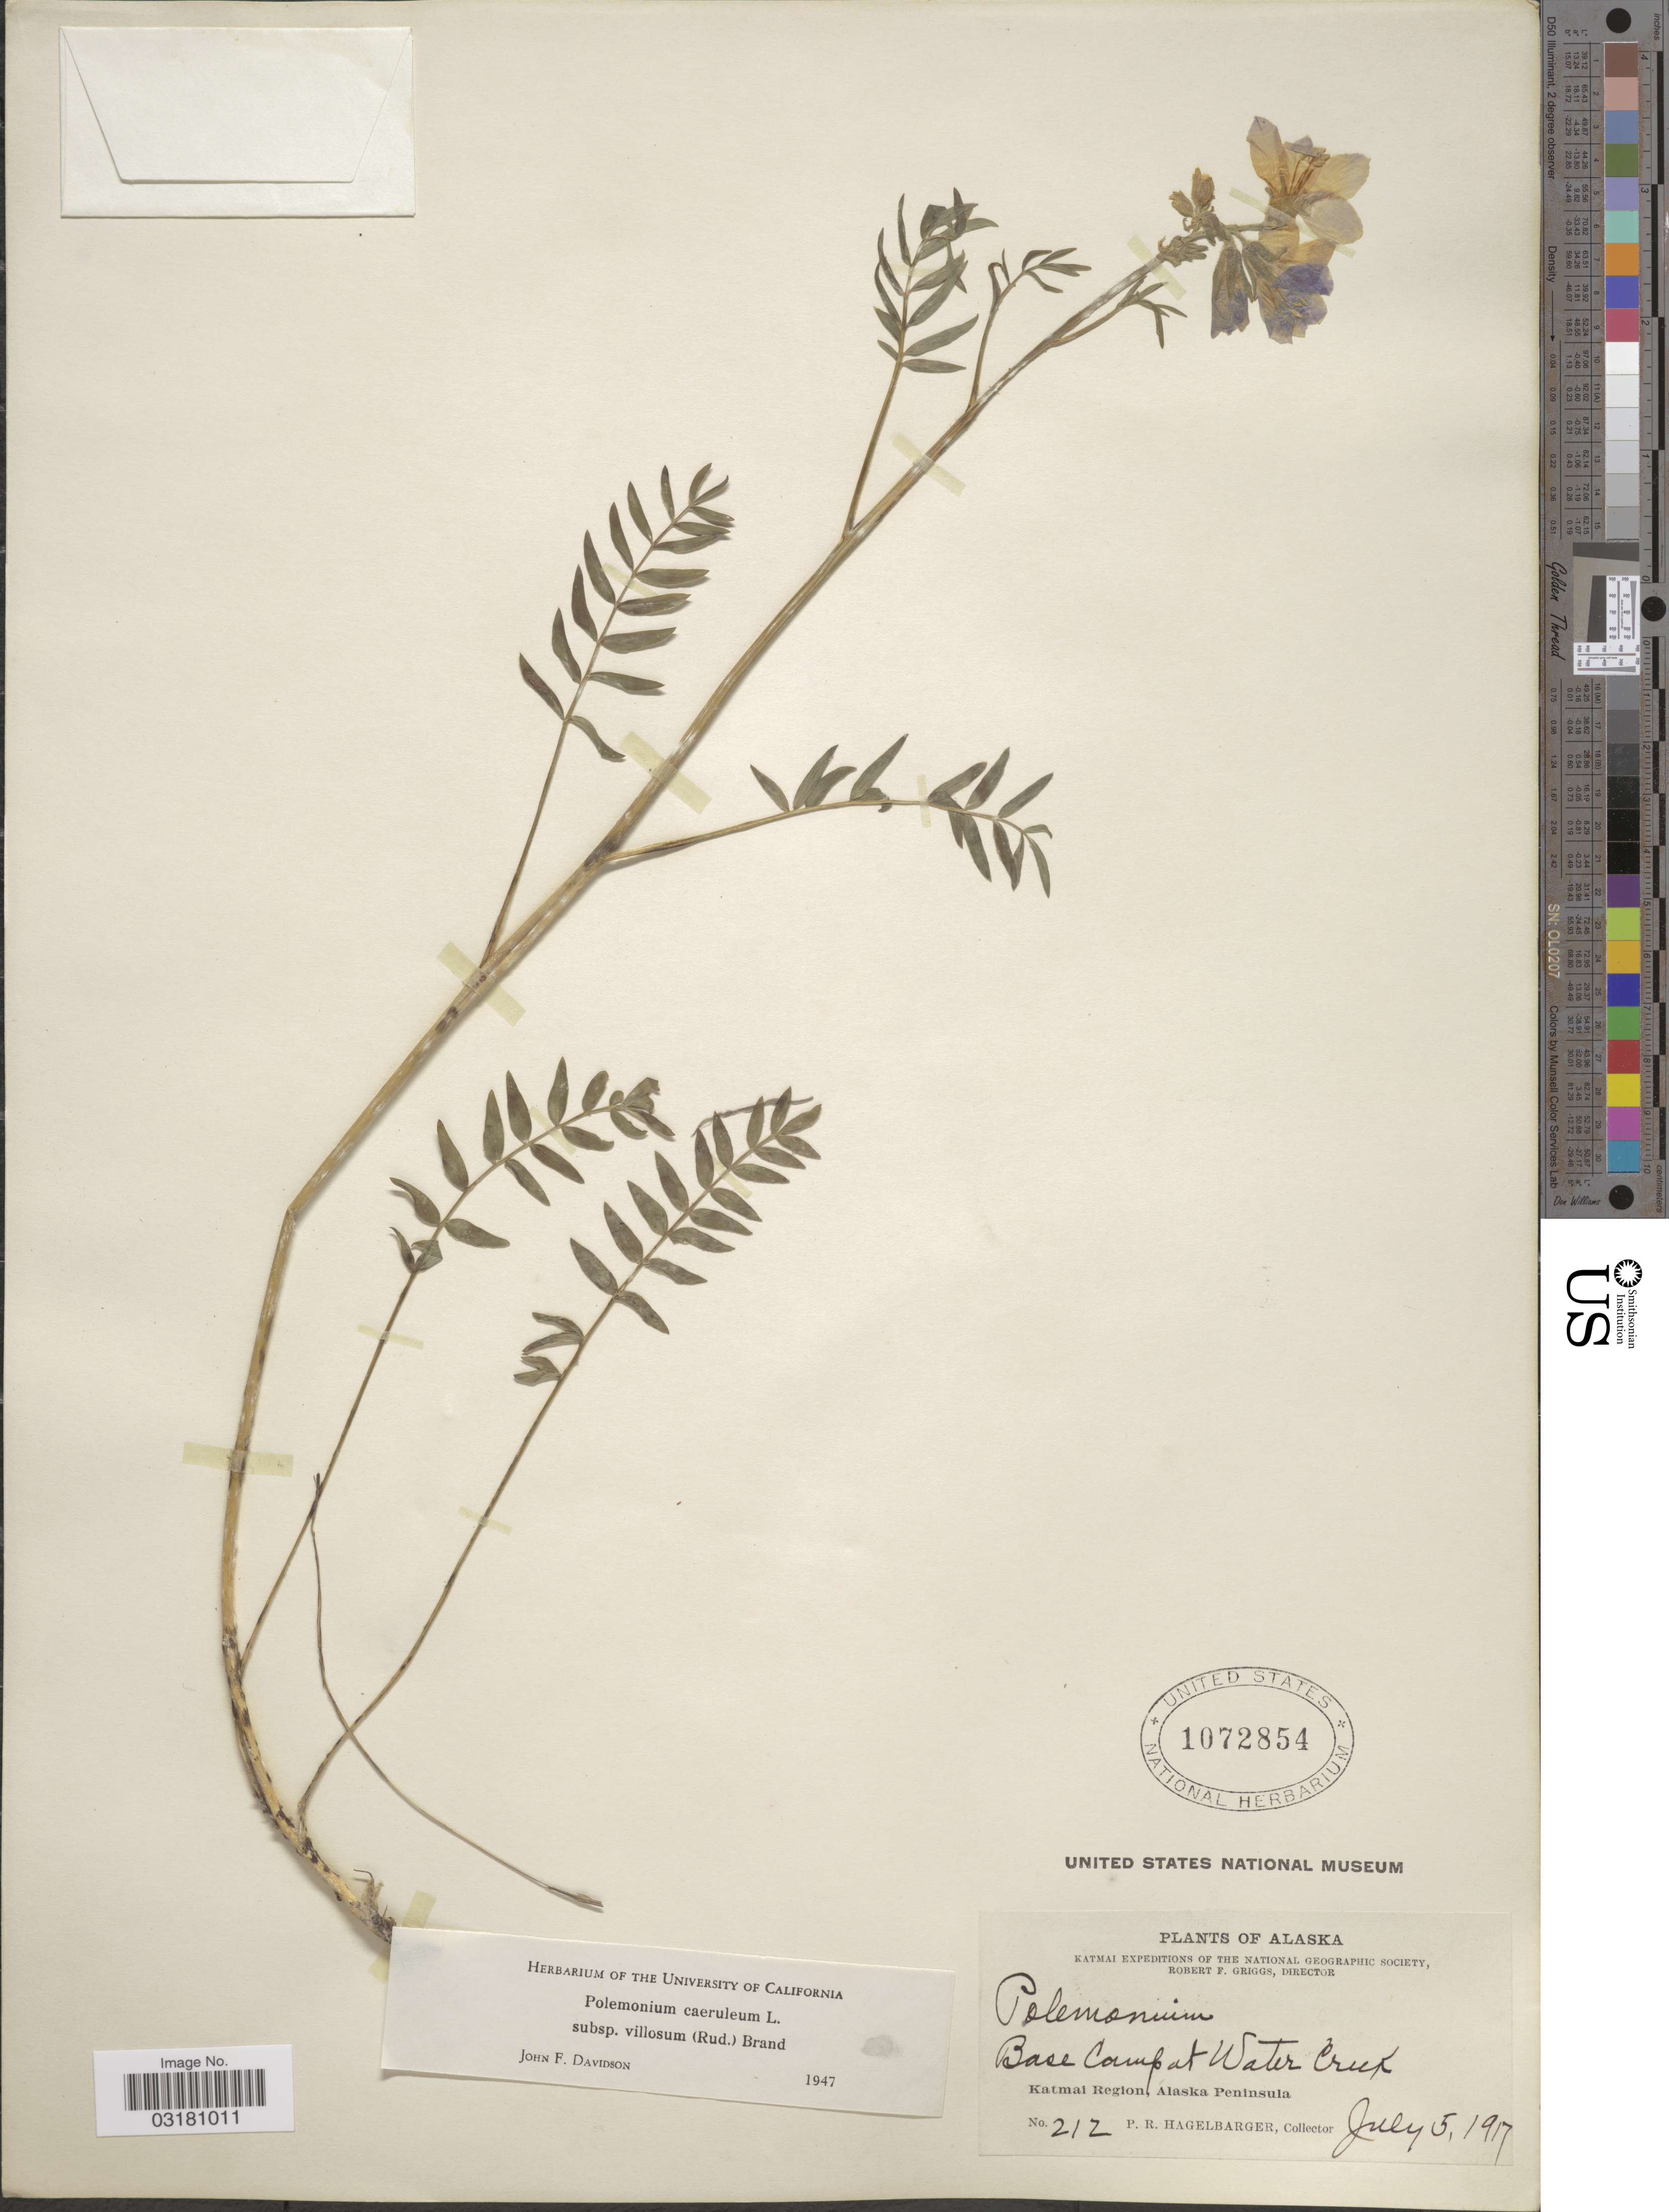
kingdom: Plantae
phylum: Tracheophyta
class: Magnoliopsida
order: Ericales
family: Polemoniaceae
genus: Polemonium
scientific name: Polemonium caeruleum subsp. villosum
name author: (Rudolph ex Georgi) Brand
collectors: P. Hagelbarger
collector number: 212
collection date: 1917-07-05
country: United States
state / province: Alaska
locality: Base Camp at Water Creek. Katmai Region, Alaska Peninsula.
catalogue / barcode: US 1072854